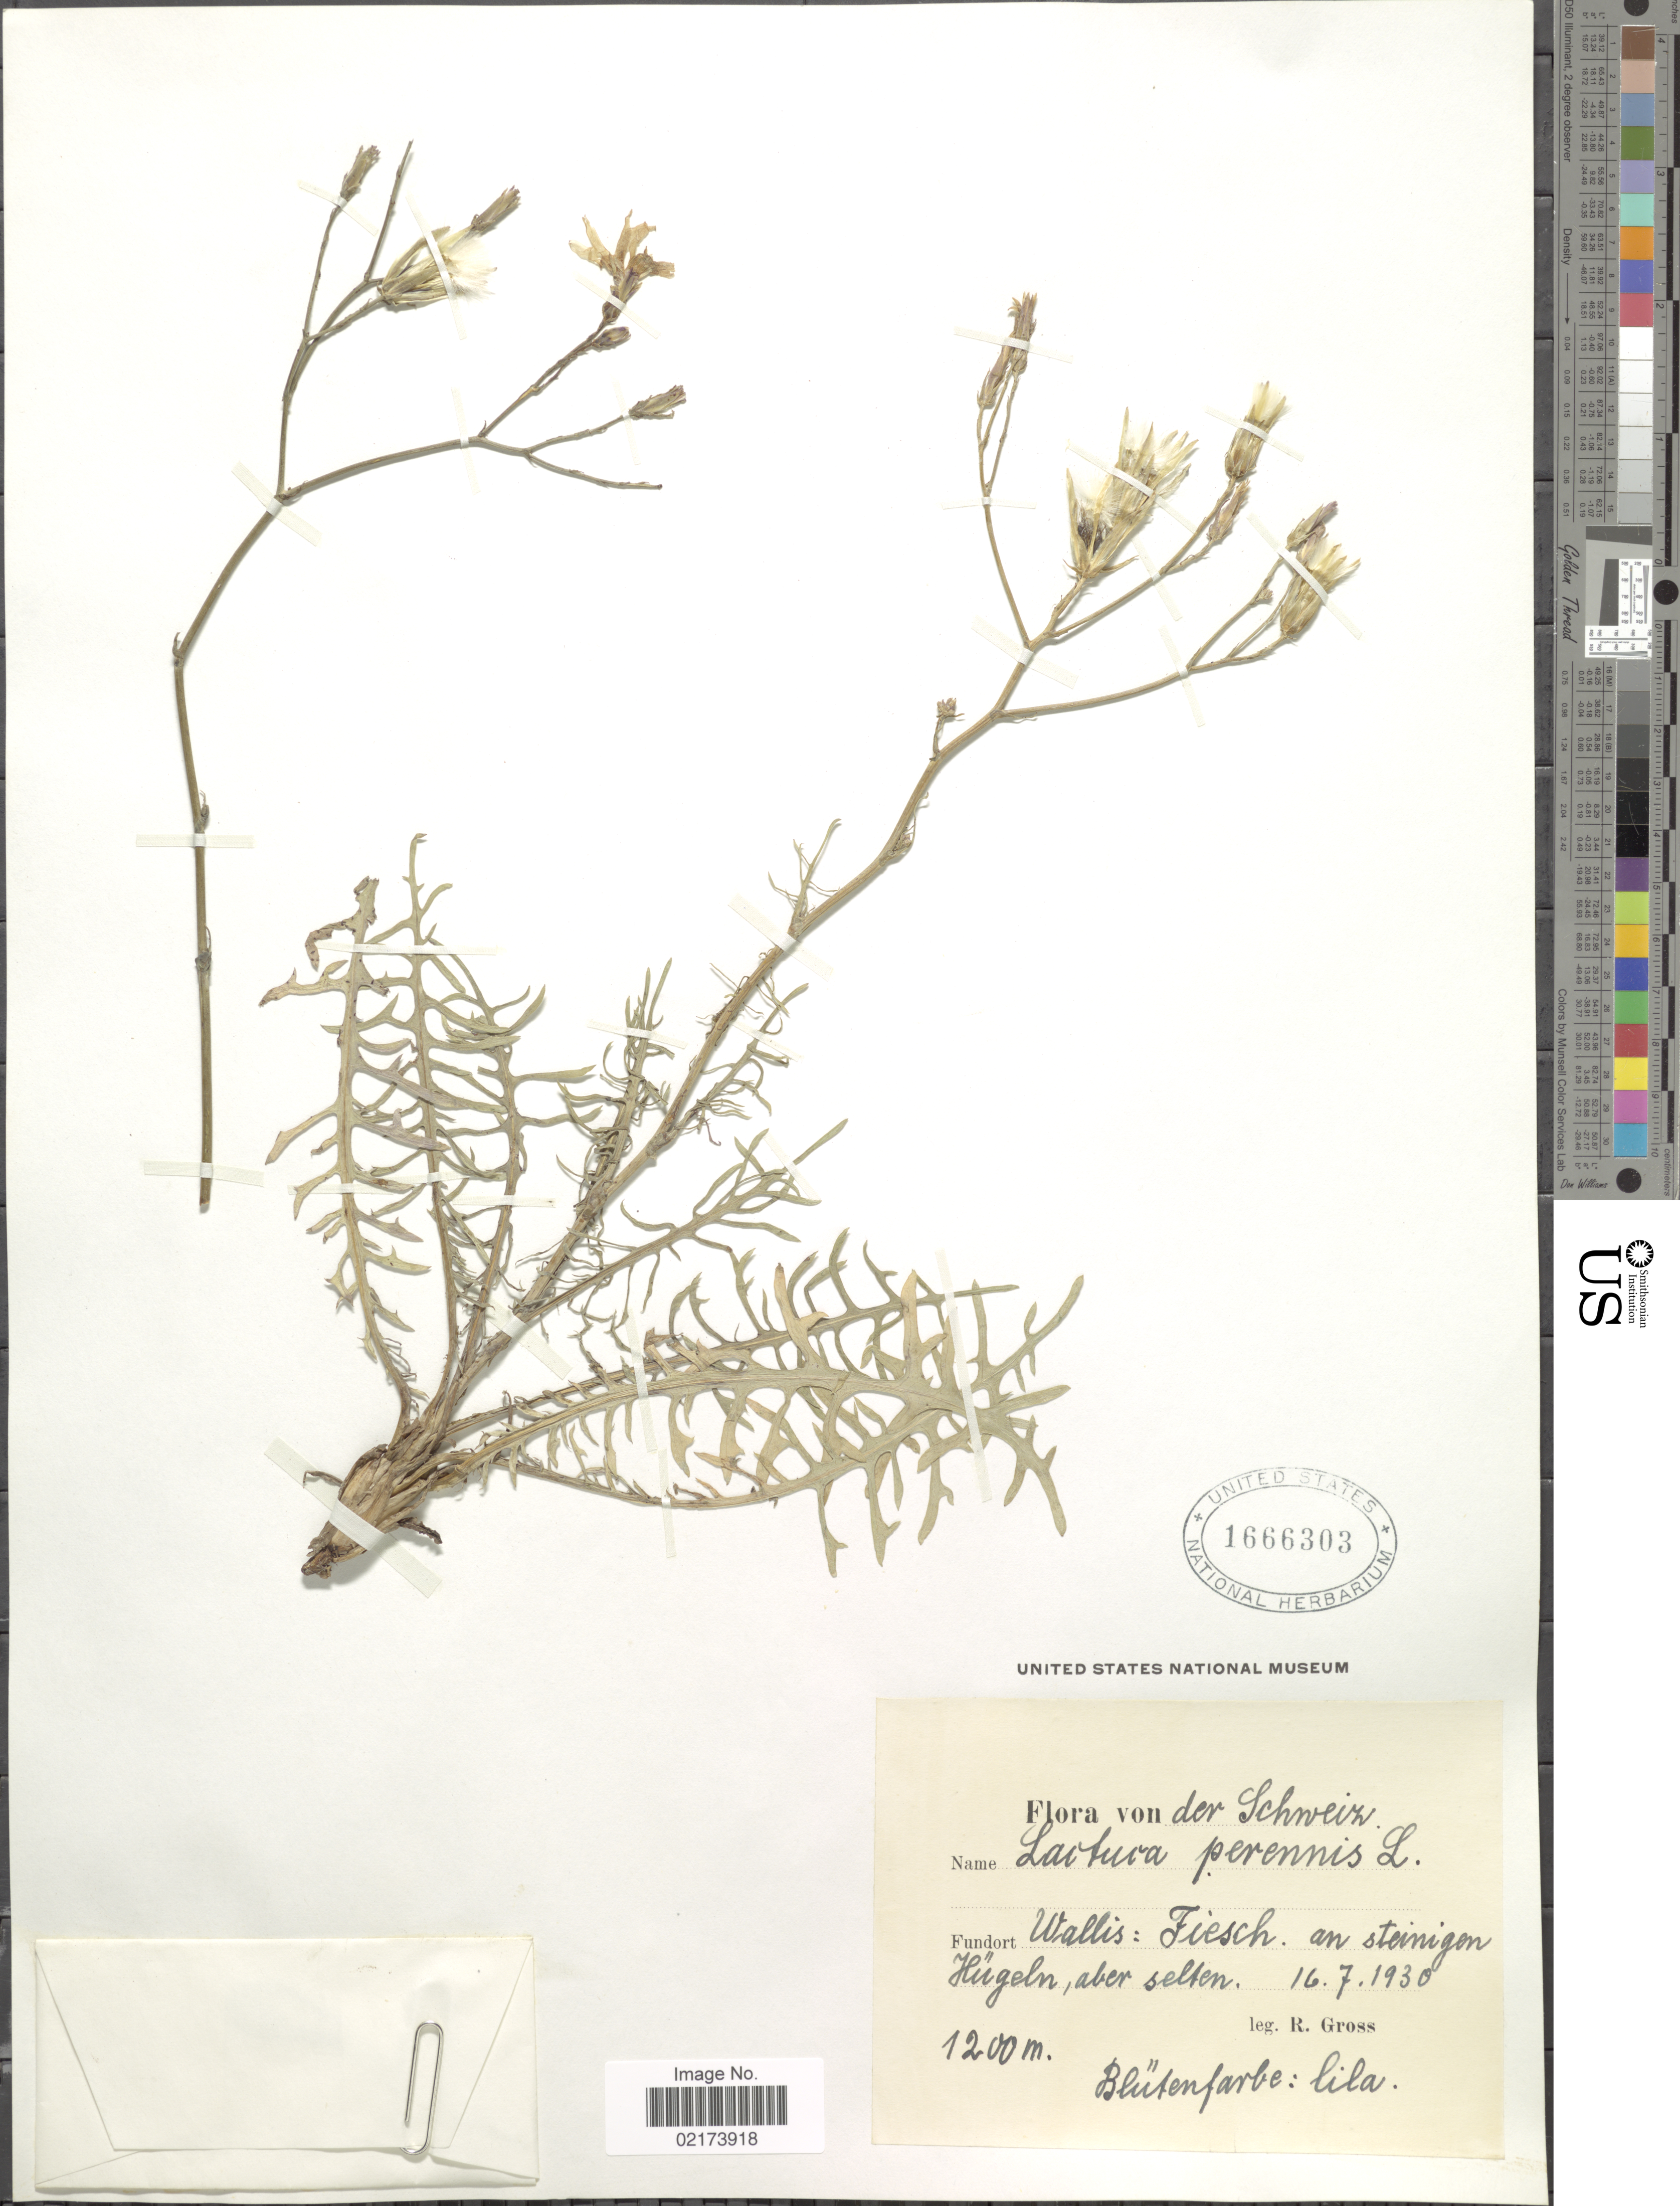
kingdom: Plantae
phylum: Tracheophyta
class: Magnoliopsida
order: Asterales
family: Asteraceae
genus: Lactuca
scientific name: Lactuca perennis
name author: L.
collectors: R. Gross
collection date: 1930-07-16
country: Switzerland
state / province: Valais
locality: Schweiz, Wallis, Fiesch. an steinigen Hugeln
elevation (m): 1200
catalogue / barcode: US 1666303